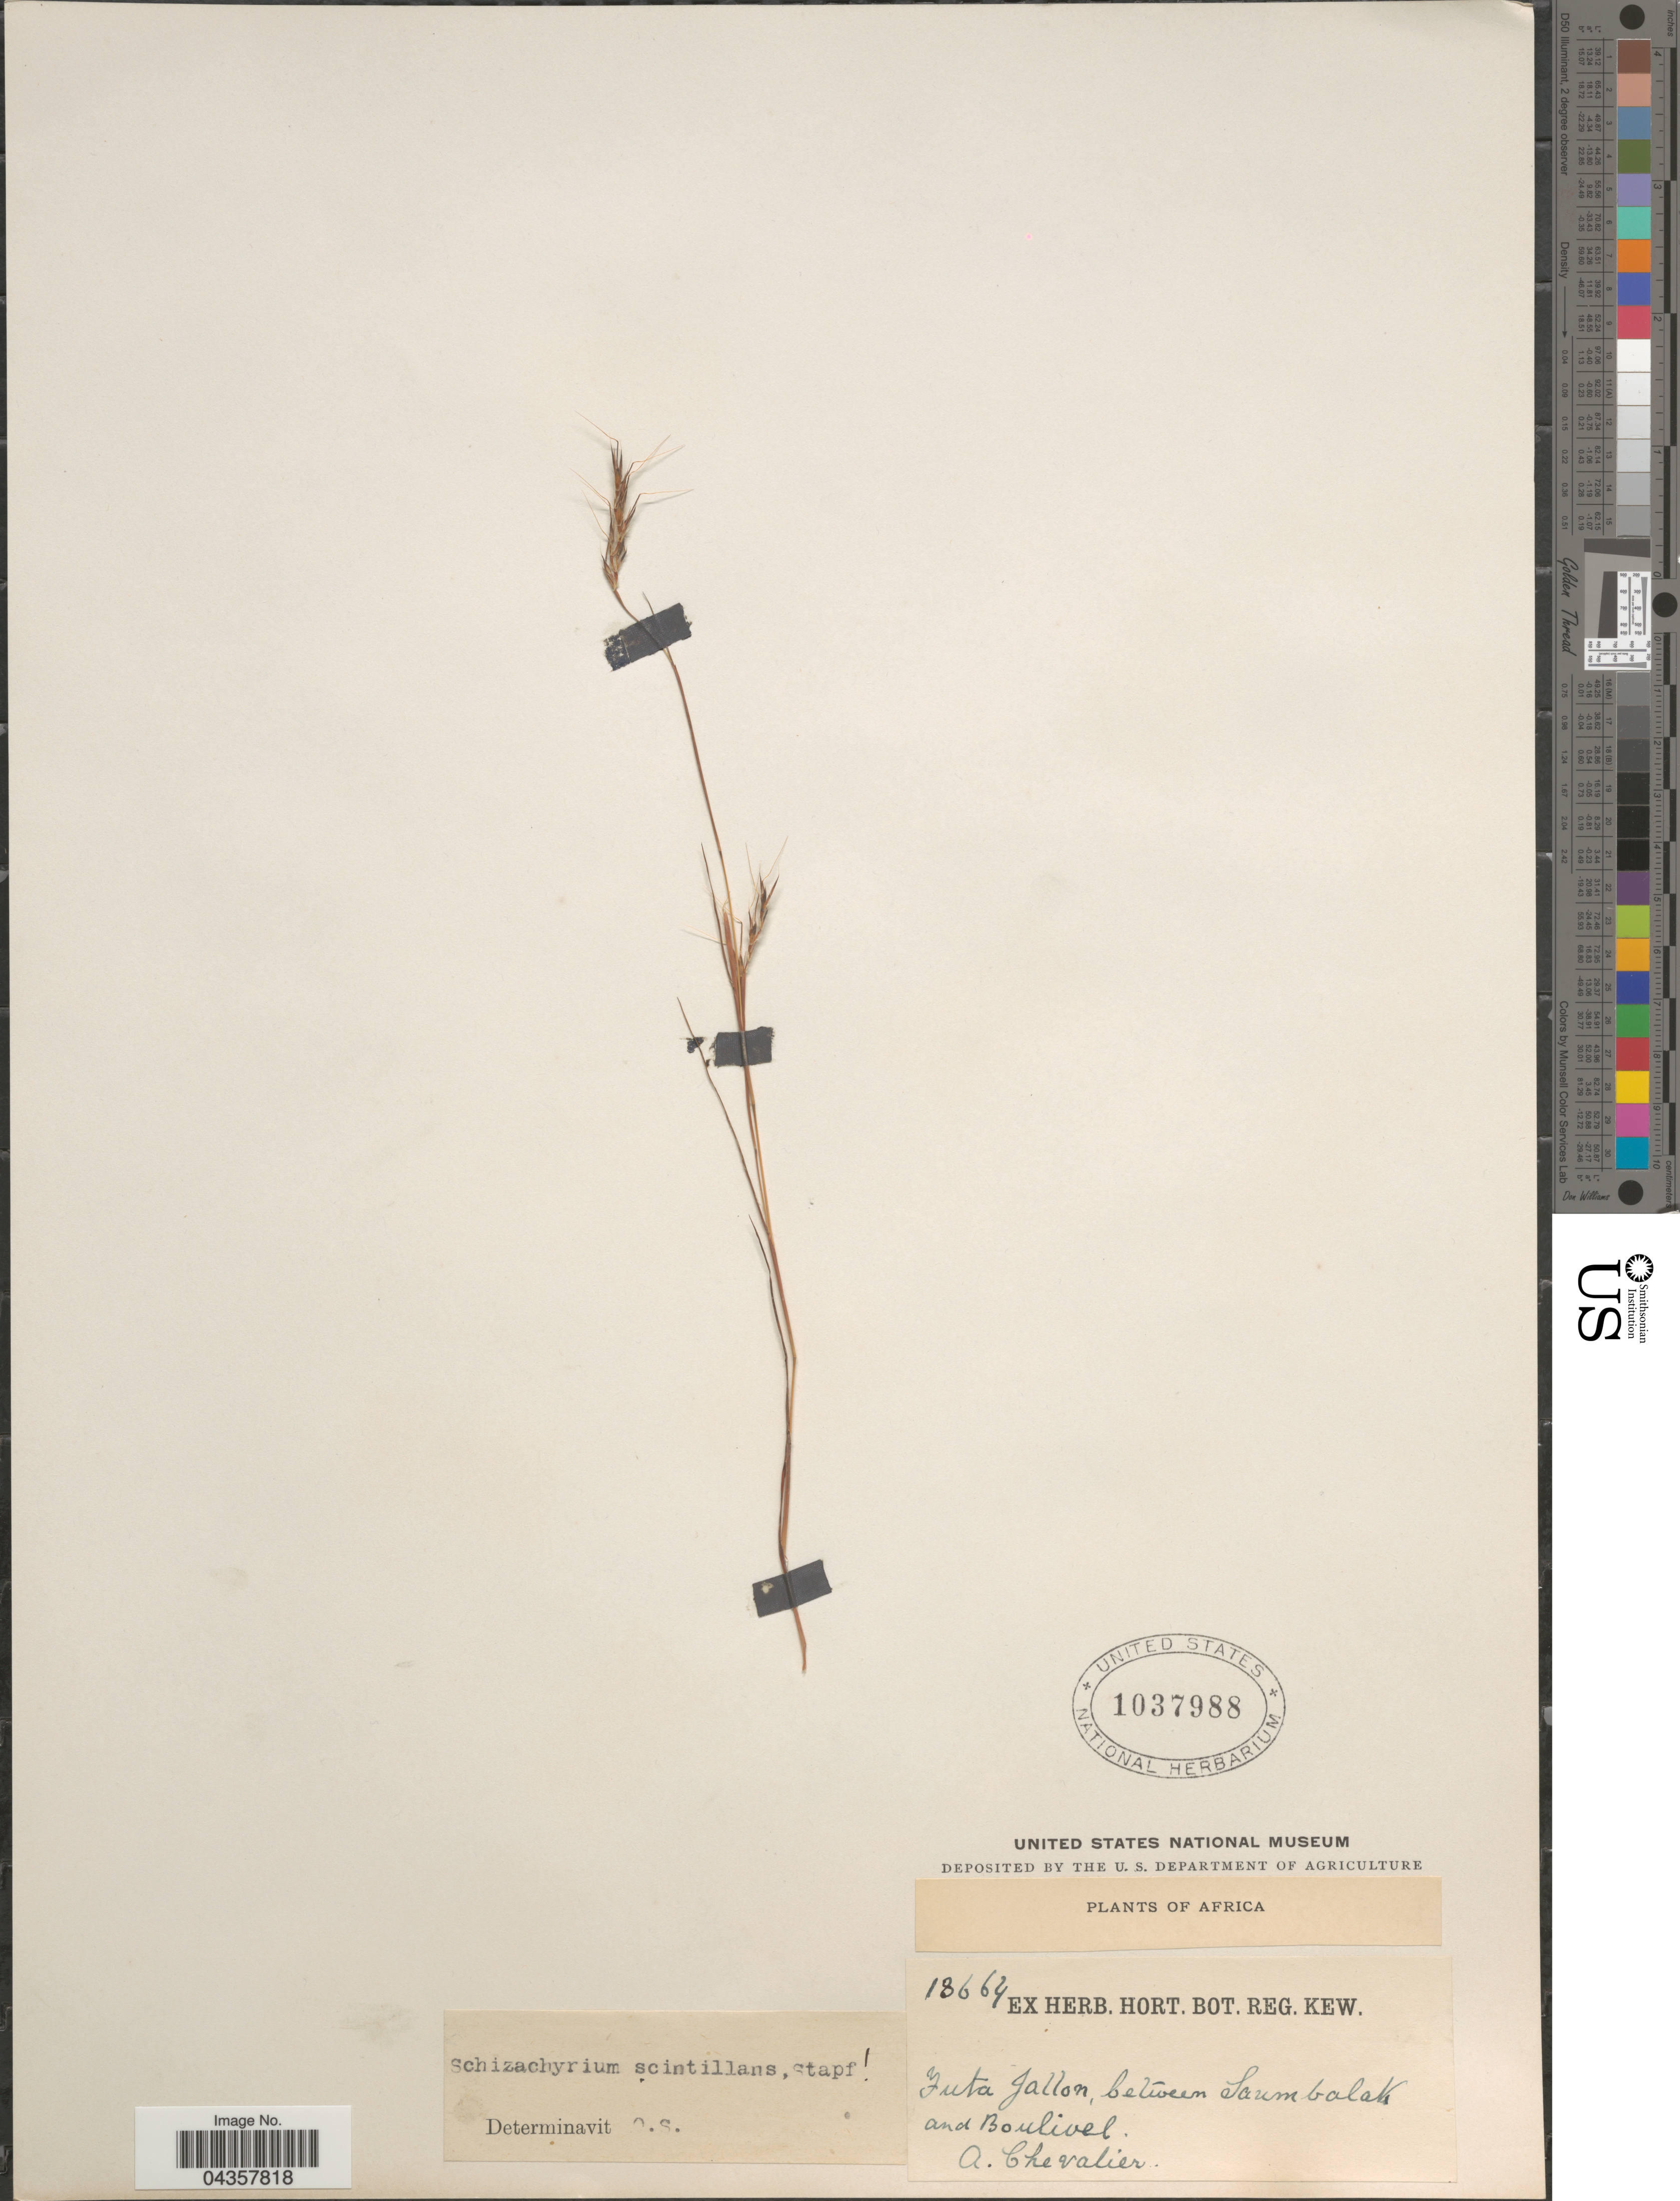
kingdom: Plantae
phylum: Tracheophyta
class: Liliopsida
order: Poales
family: Poaceae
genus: Schizachyrium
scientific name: Schizachyrium scintillans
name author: Stapf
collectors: A. Chevalier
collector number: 18664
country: Guinea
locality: Africa. Futa Jallon, between Saumbalak and Boulivel.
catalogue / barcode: US 1037988